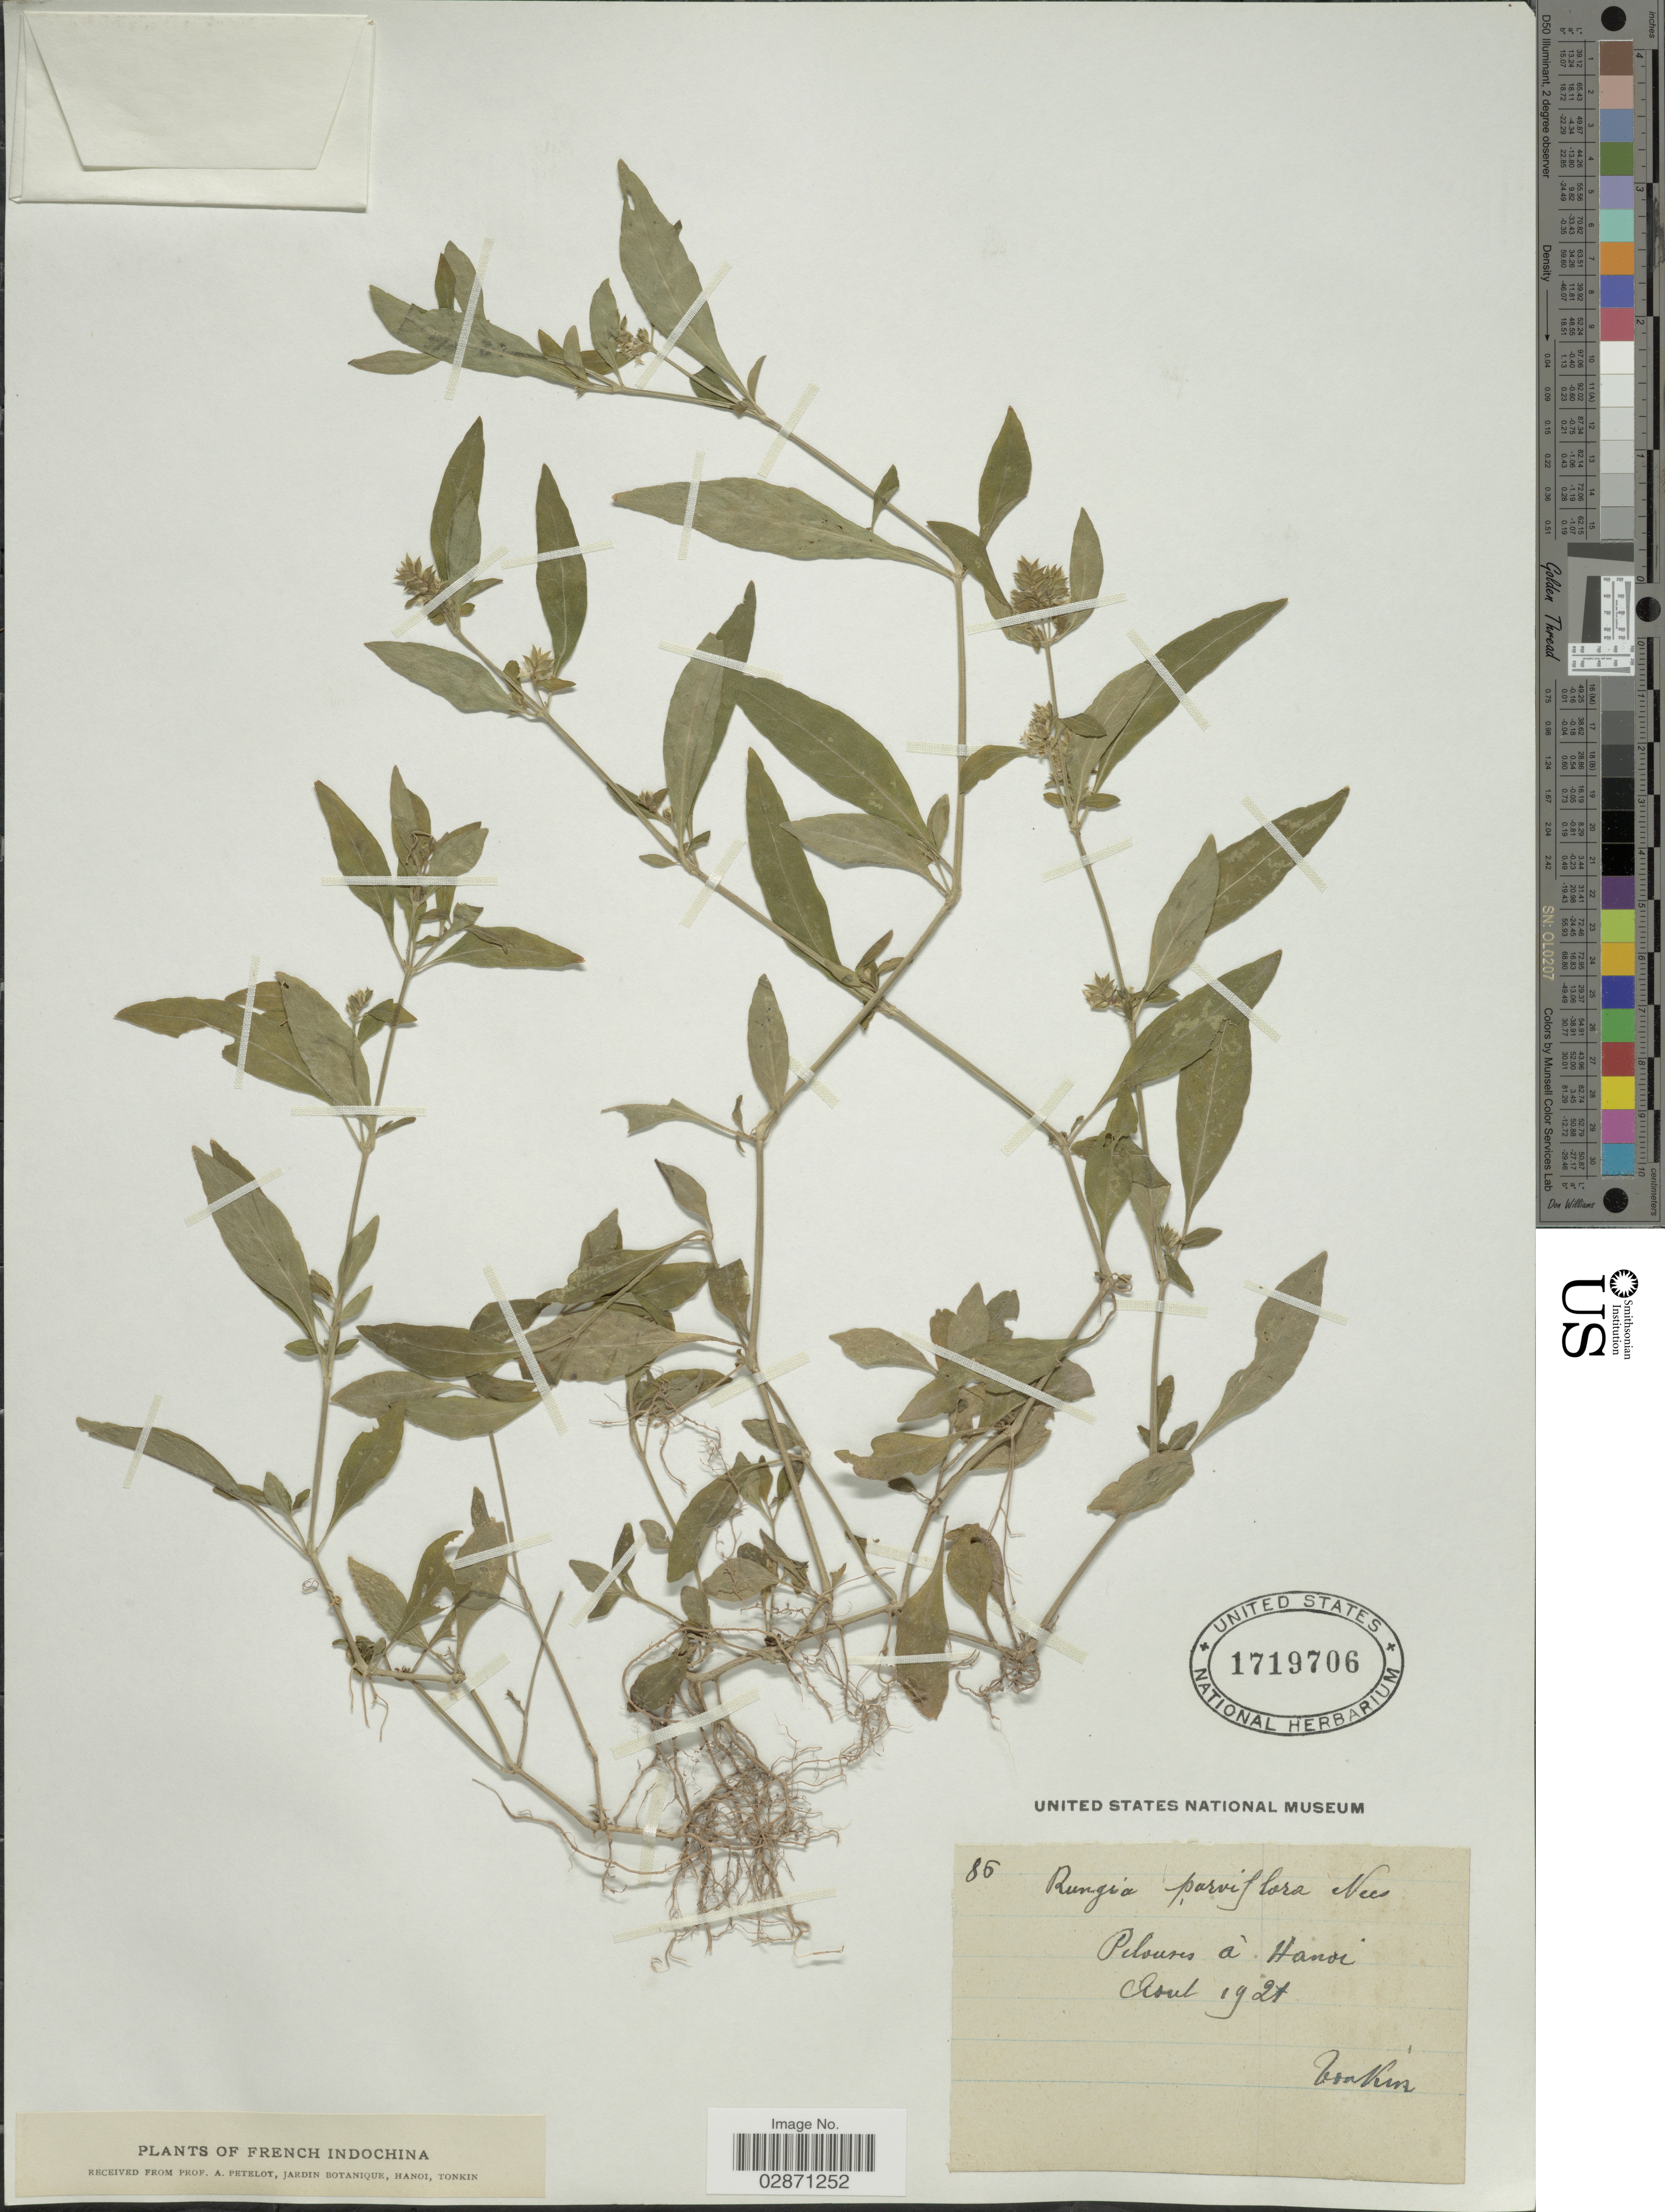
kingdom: Plantae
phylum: Tracheophyta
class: Magnoliopsida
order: Lamiales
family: Acanthaceae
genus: Rungia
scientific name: Rungia parviflora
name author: Nees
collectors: A. Petelot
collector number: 86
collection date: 1921-08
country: Vietnam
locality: French Indochina. Tonkin. Pelouses à Hanoi.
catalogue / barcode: US 1719706